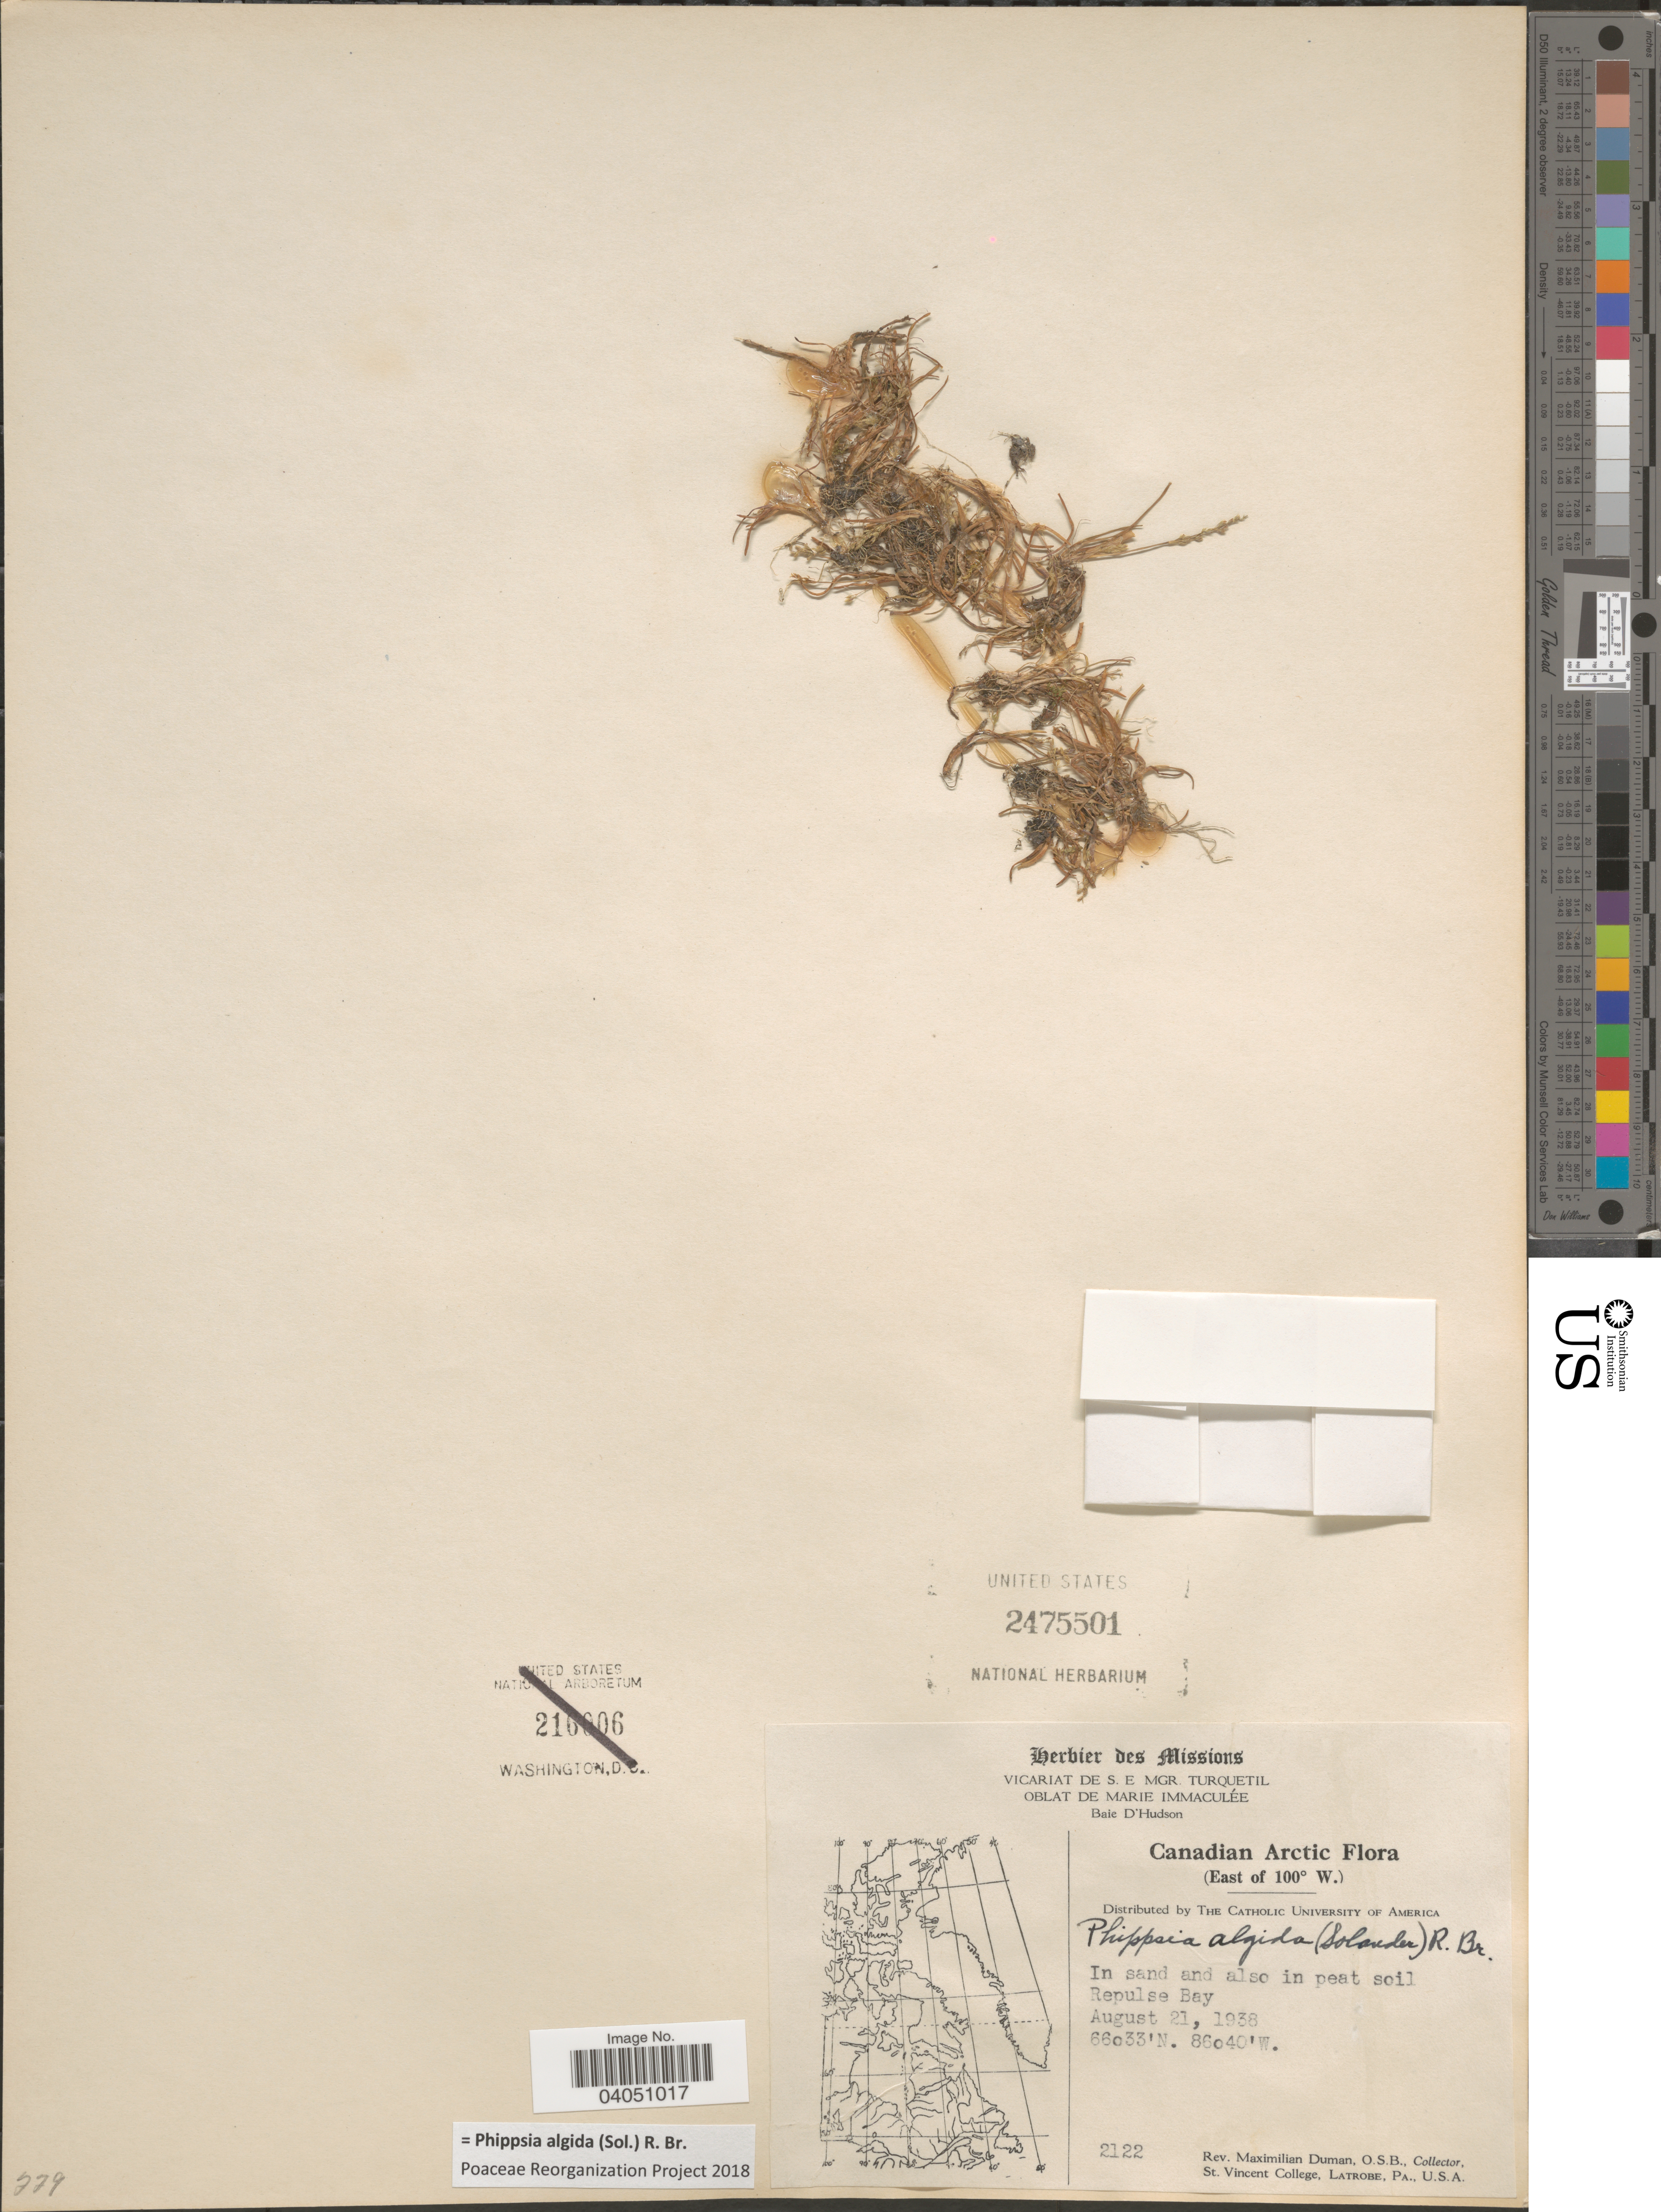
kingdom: Plantae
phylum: Tracheophyta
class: Liliopsida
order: Poales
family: Poaceae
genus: Phippsia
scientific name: Phippsia algida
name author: (Sol.) R. Br.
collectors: M. Duman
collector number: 2122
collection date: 1938-08-21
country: Canada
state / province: Nunavut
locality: Canadian Arctic. In sand and also in peat soil Repulse Bay.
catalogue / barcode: US 2475501